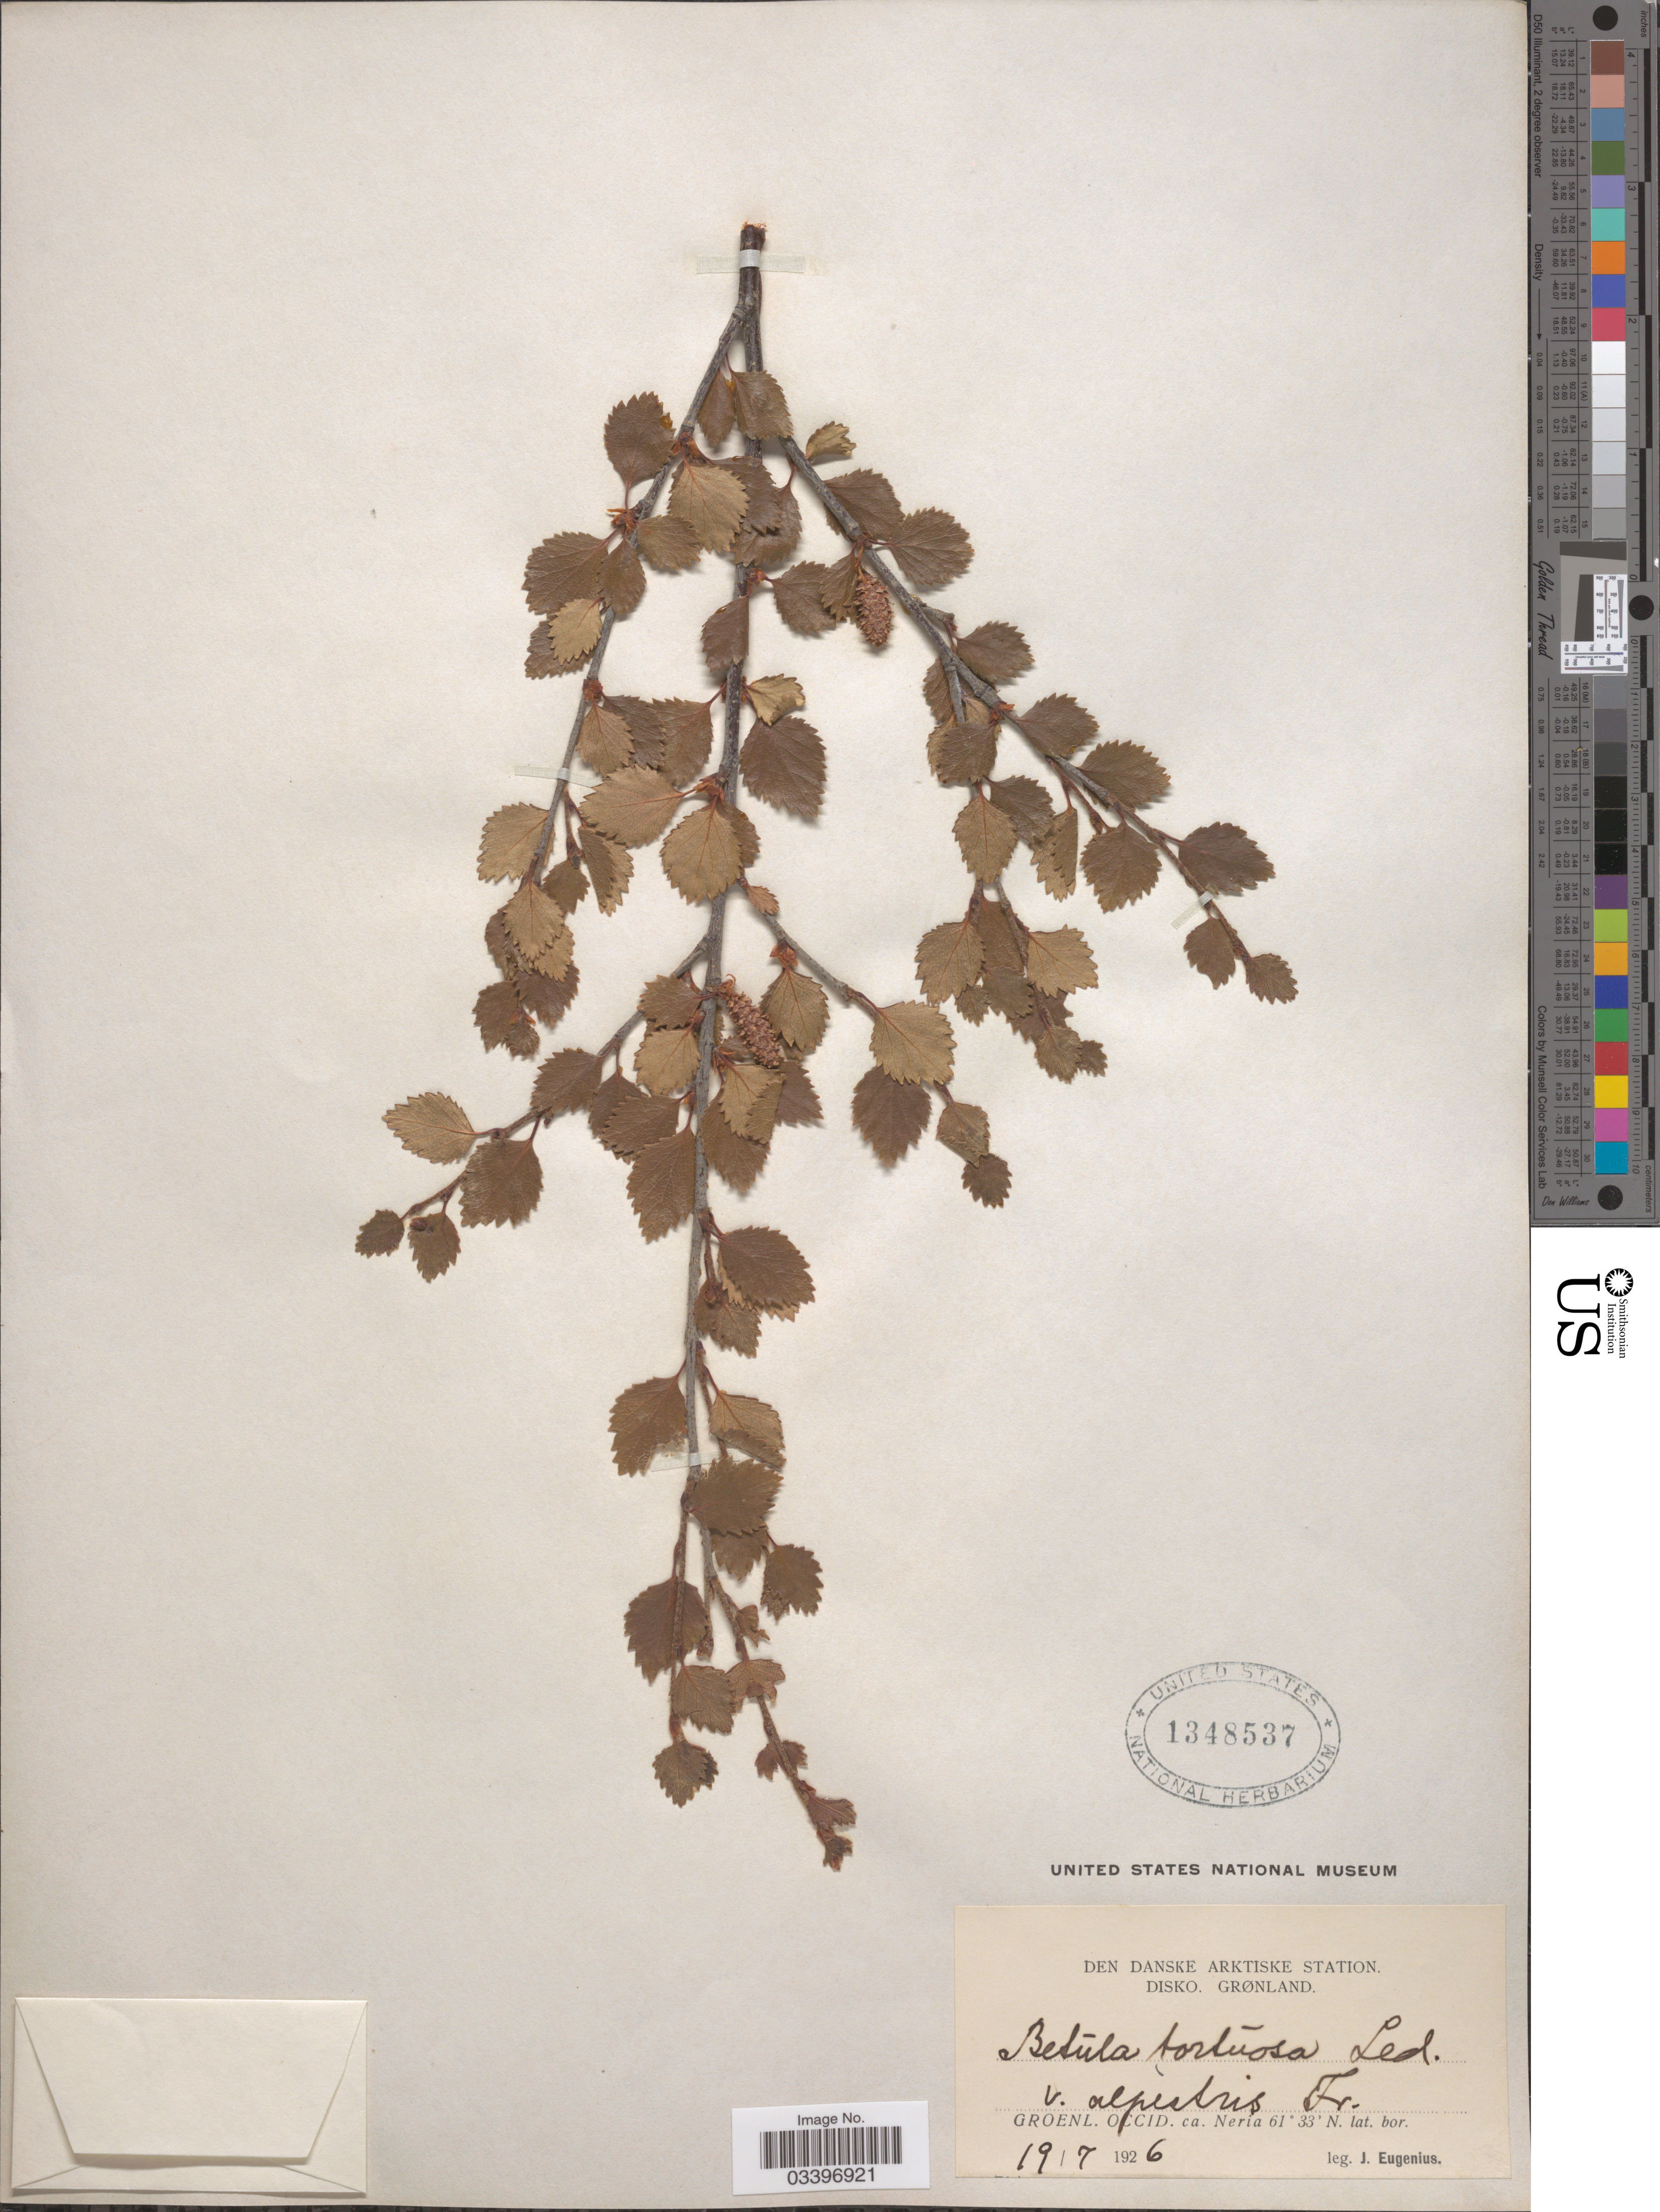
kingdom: Plantae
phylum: Tracheophyta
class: Magnoliopsida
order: Fagales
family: Betulaceae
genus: Betula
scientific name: Betula odorata var. alpestris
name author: (Fr.) Rosenv.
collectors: J. Eugenius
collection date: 1926-07-19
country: Greenland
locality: Groenl. Occid. ca. Neria.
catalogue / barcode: US 1348537